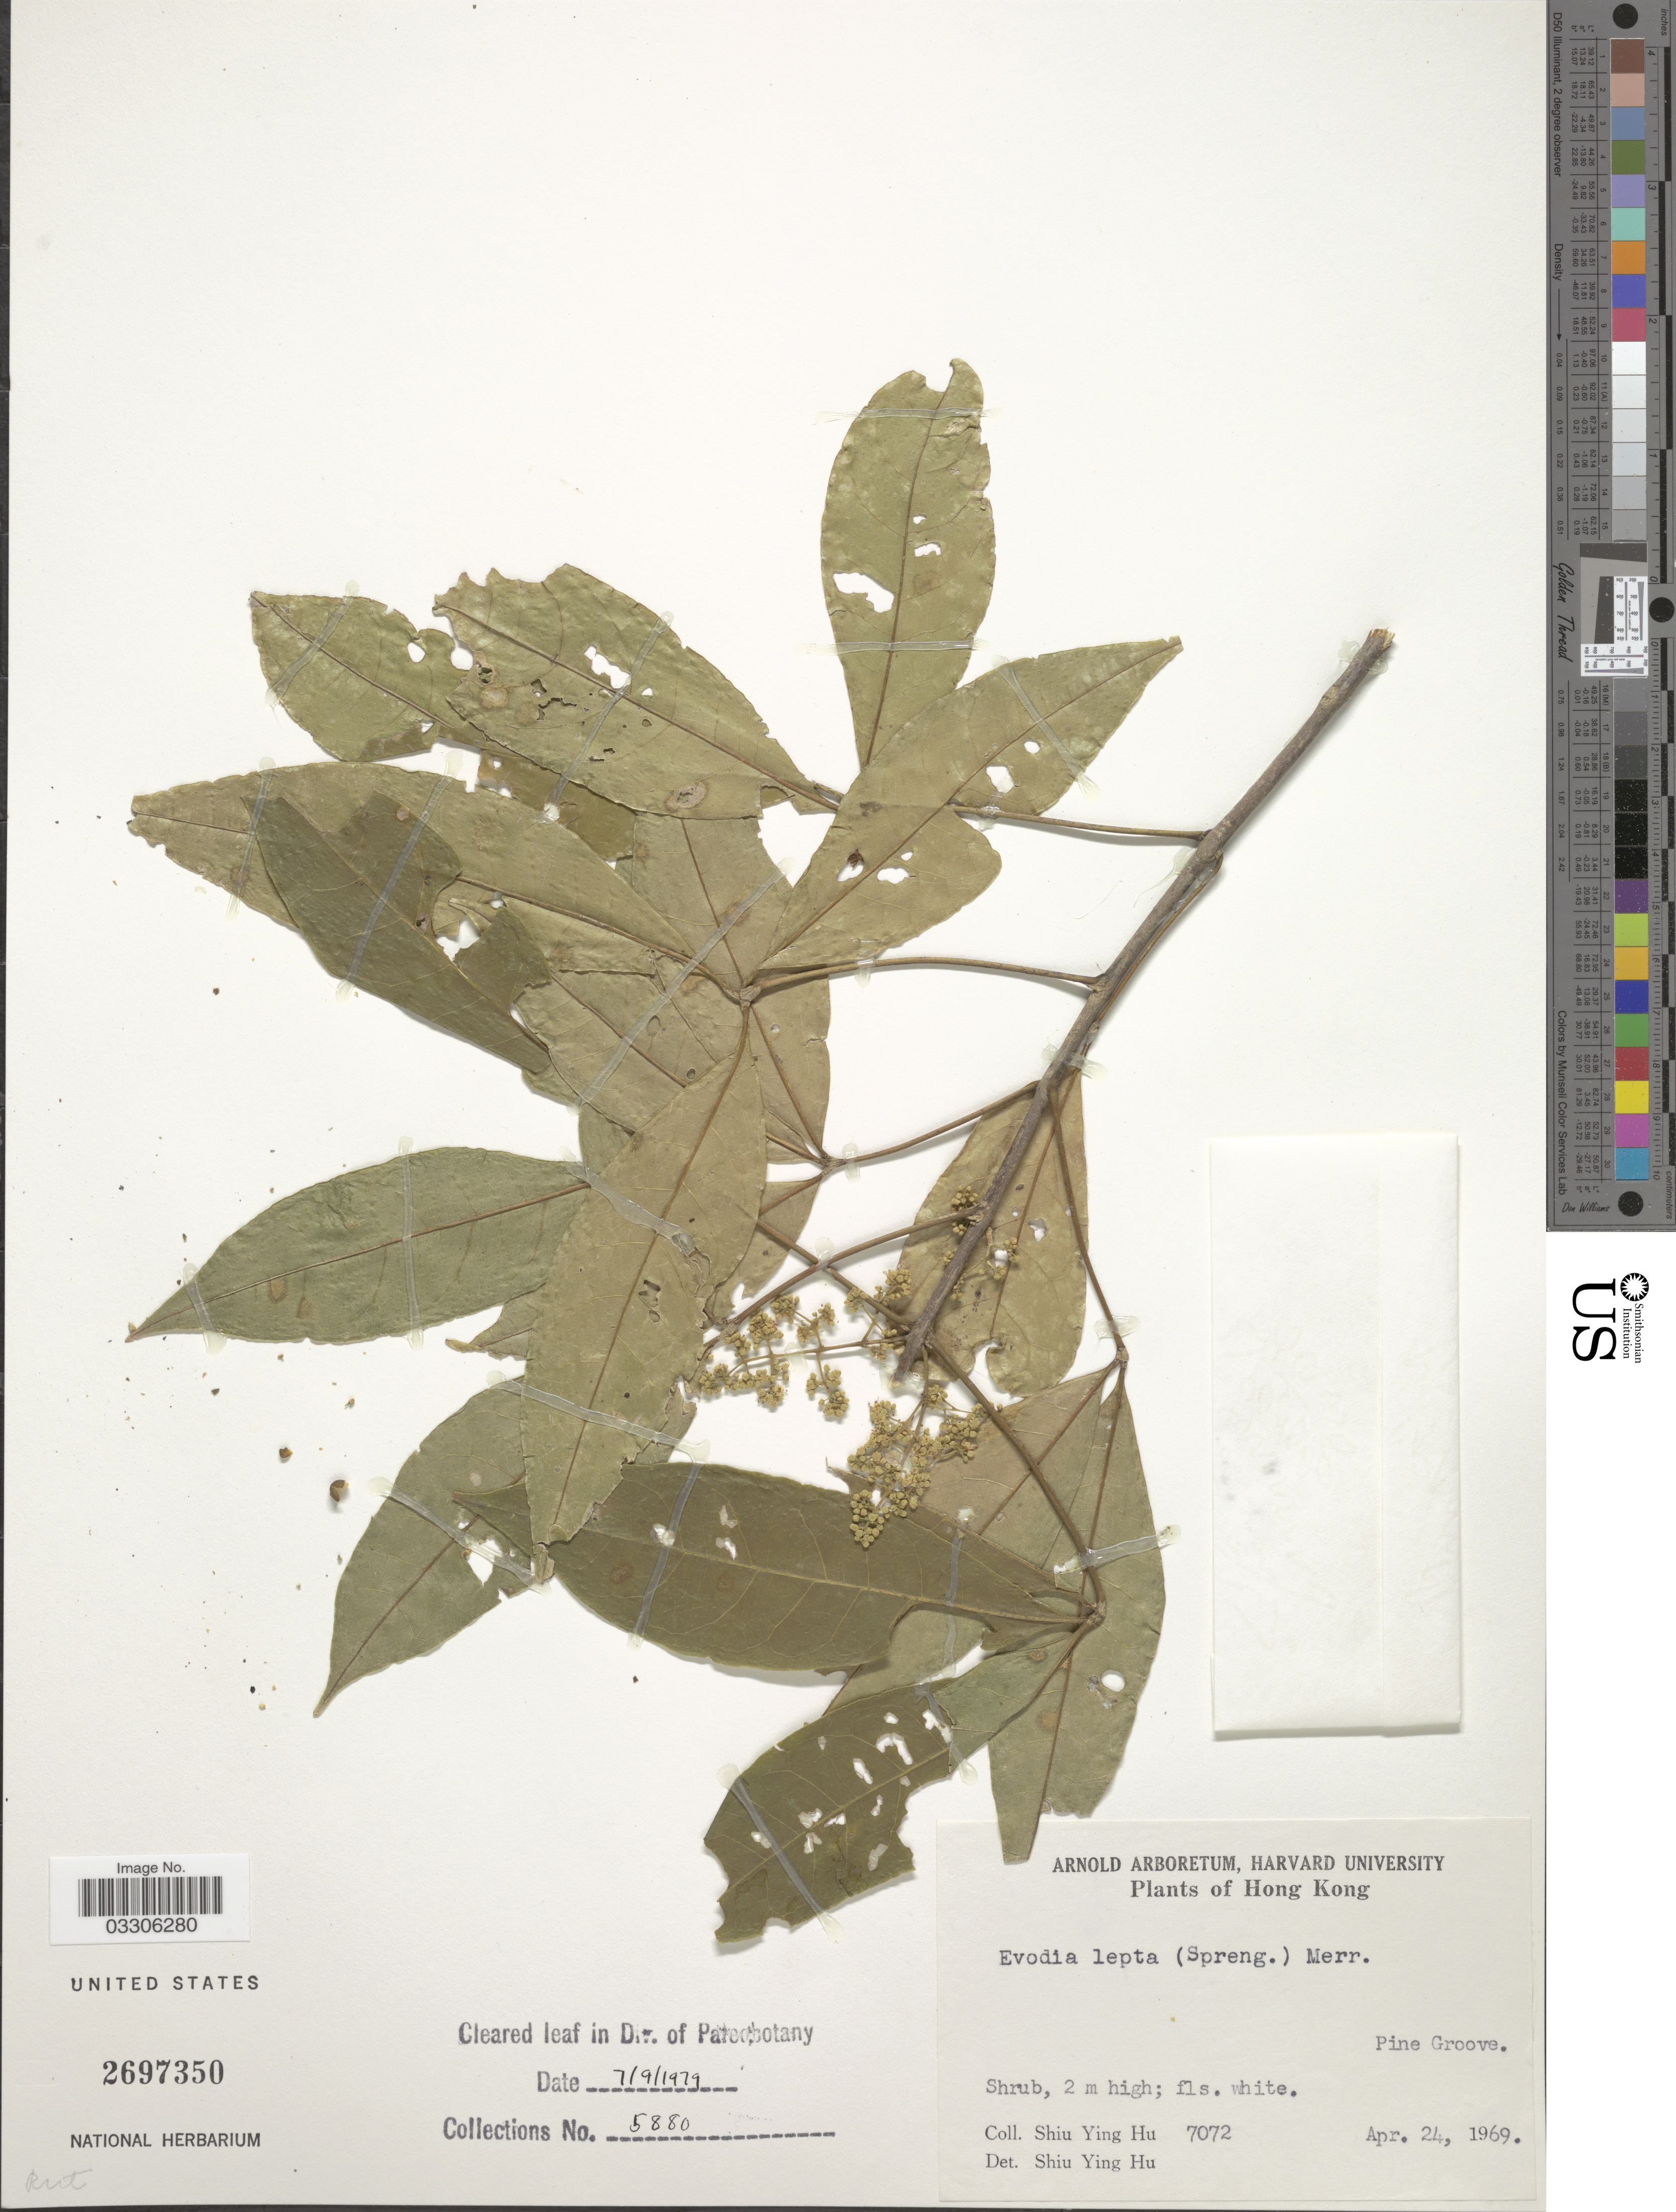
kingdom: Plantae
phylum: Tracheophyta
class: Magnoliopsida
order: Sapindales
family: Rutaceae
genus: Melicope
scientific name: Melicope pteleifolia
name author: (Champ. ex Benth.) T.G. Hartley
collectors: S. Y. Hu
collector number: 7072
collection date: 1969-04-24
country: China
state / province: Hong Kong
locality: Pine Groove.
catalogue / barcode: US 2697350